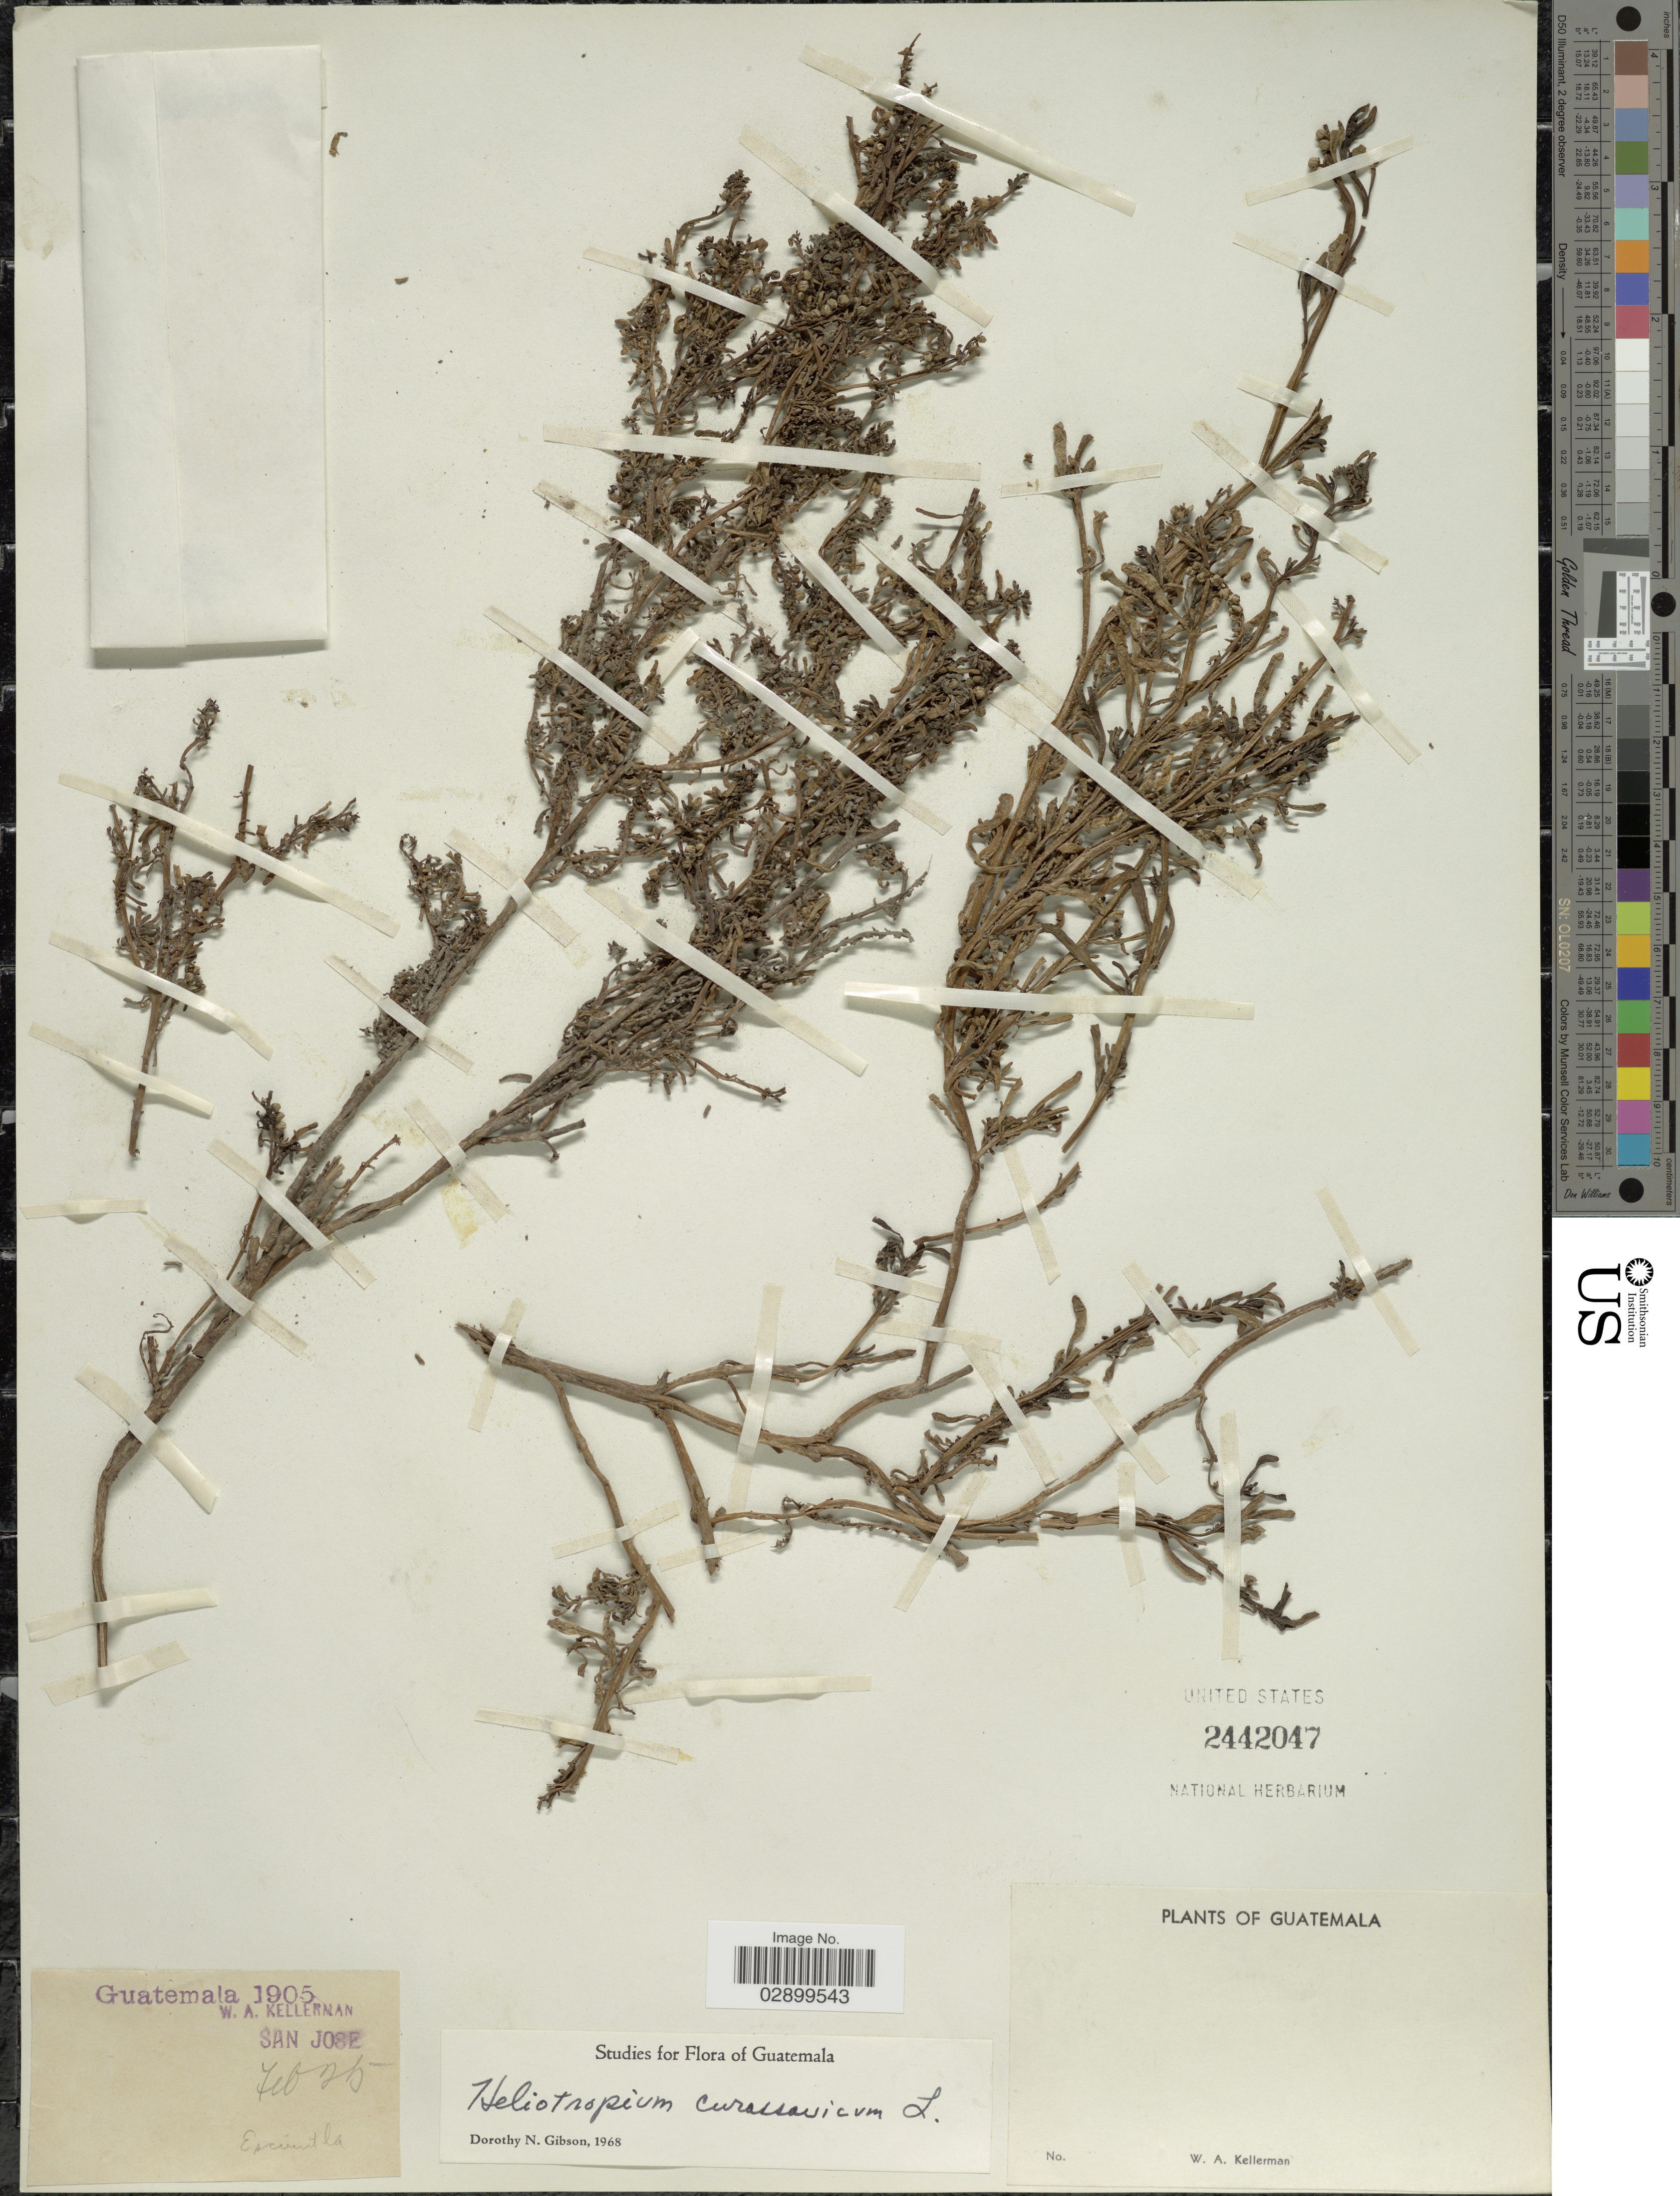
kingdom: Plantae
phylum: Tracheophyta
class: Magnoliopsida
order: Boraginales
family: Heliotropiaceae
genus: Heliotropium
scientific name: Heliotropium curassavicum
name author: L.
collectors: W. Kellerman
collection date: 1905-02-25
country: Guatemala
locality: San Jose.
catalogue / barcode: US 2442047